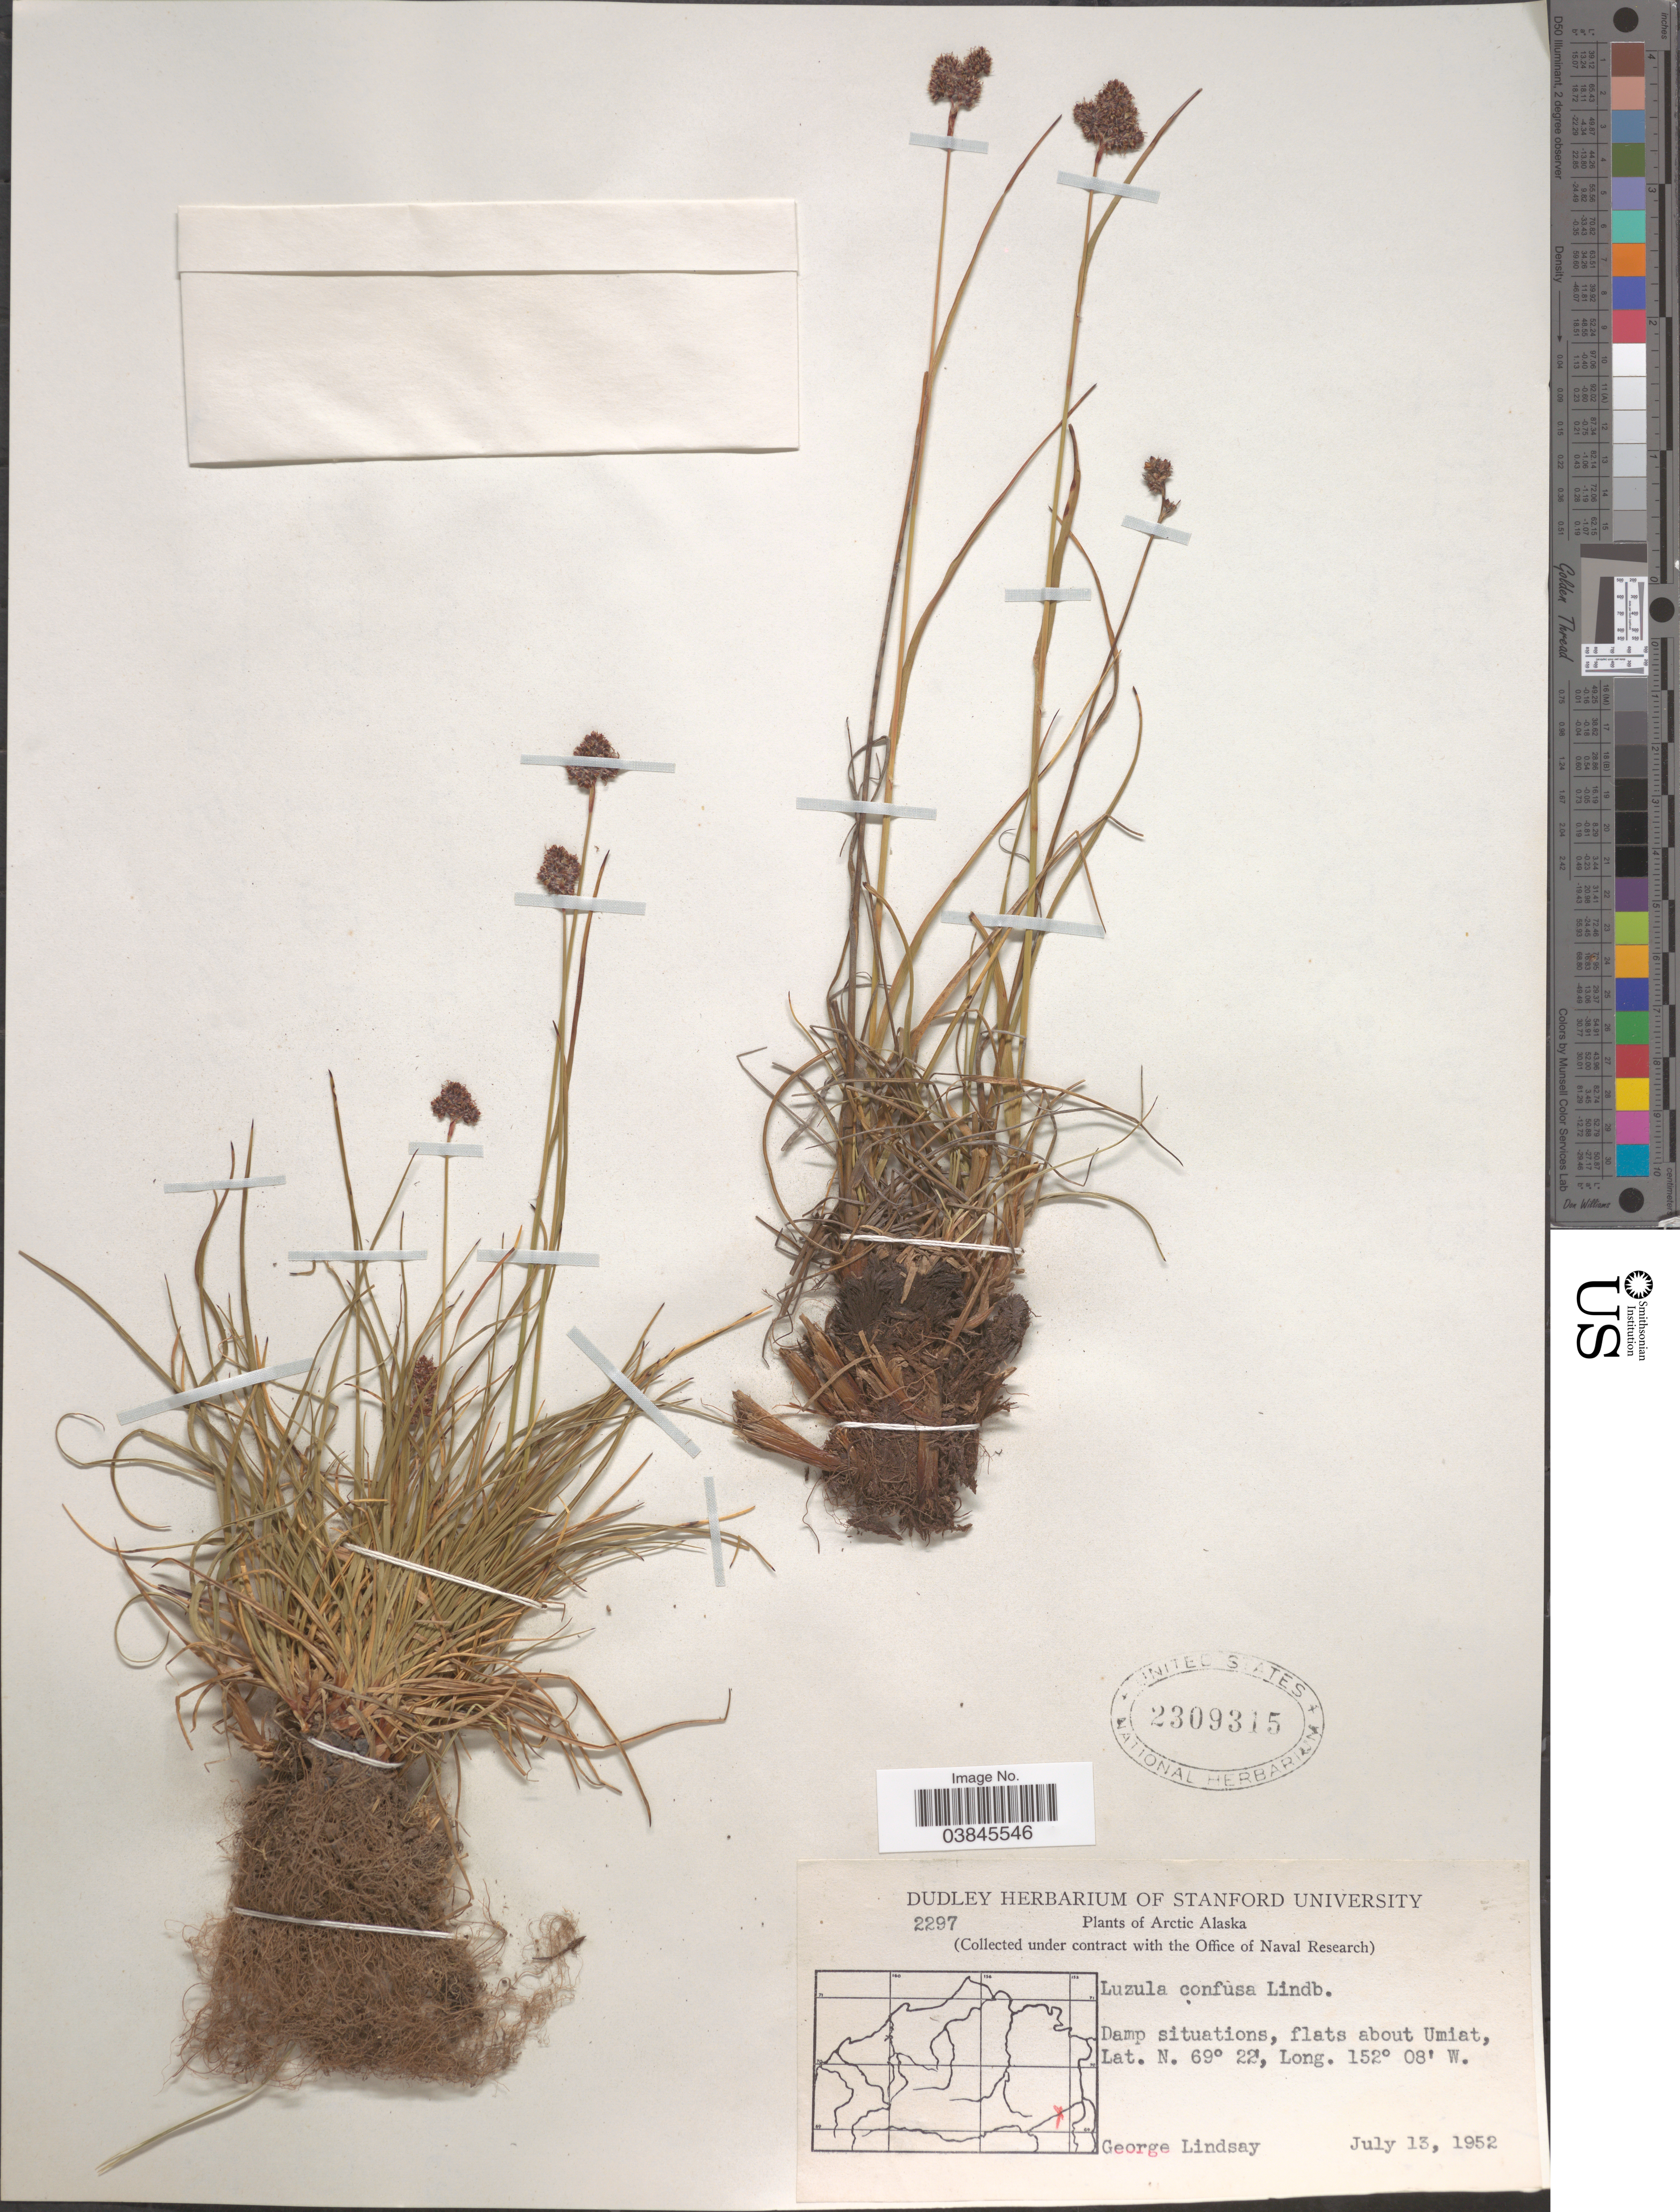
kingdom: Plantae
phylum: Tracheophyta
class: Liliopsida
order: Poales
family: Juncaceae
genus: Luzula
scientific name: Luzula confusa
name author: Lindeb.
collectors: G. Lindsay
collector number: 2297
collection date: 1952-07-13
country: United States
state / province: Alaska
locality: Arctic Alaska. Damp situations, flats about Umiat.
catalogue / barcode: US 2309315